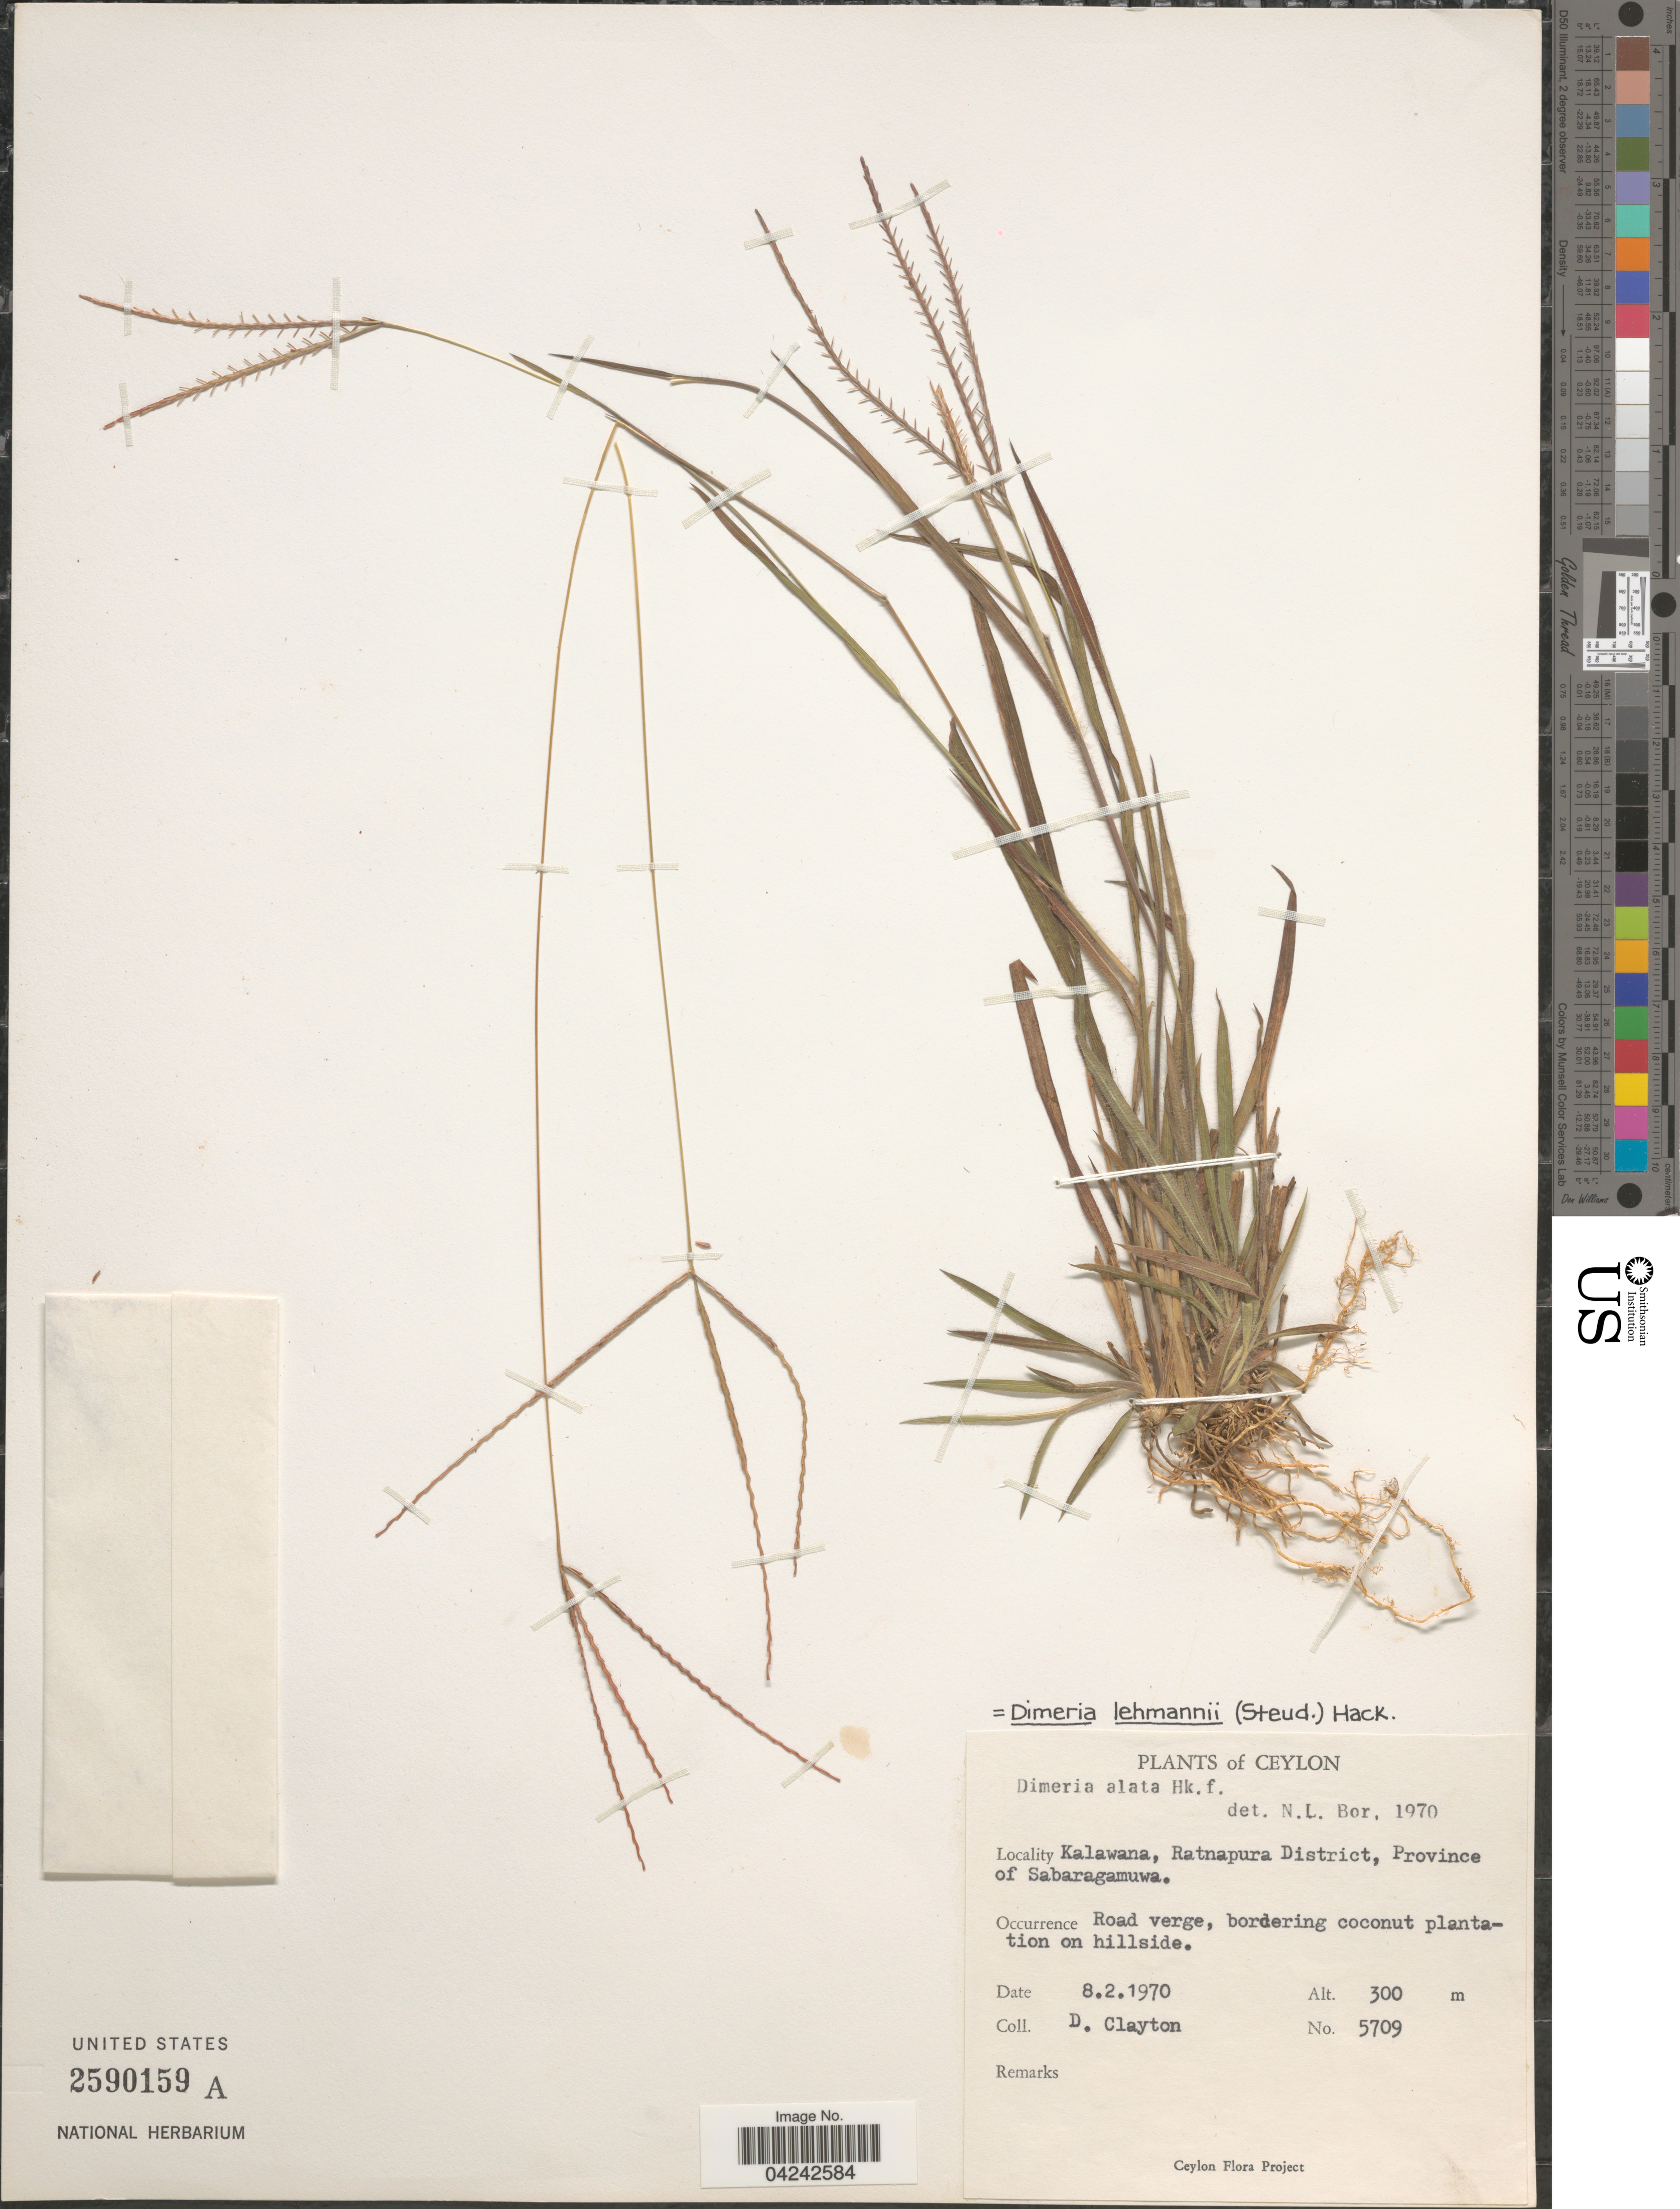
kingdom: Plantae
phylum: Tracheophyta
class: Liliopsida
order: Poales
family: Poaceae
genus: Dimeria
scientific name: Dimeria lehmannii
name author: Hack.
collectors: D. Clayton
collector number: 5709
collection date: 1970-02-08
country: Sri Lanka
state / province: Sabaragamuwa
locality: Ceylon. Kalawana, Ratnapura District, Province of Sabaragamuwa. Road verge, bordering coconut plantation on hillside.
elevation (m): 300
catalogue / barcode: US 2590159A